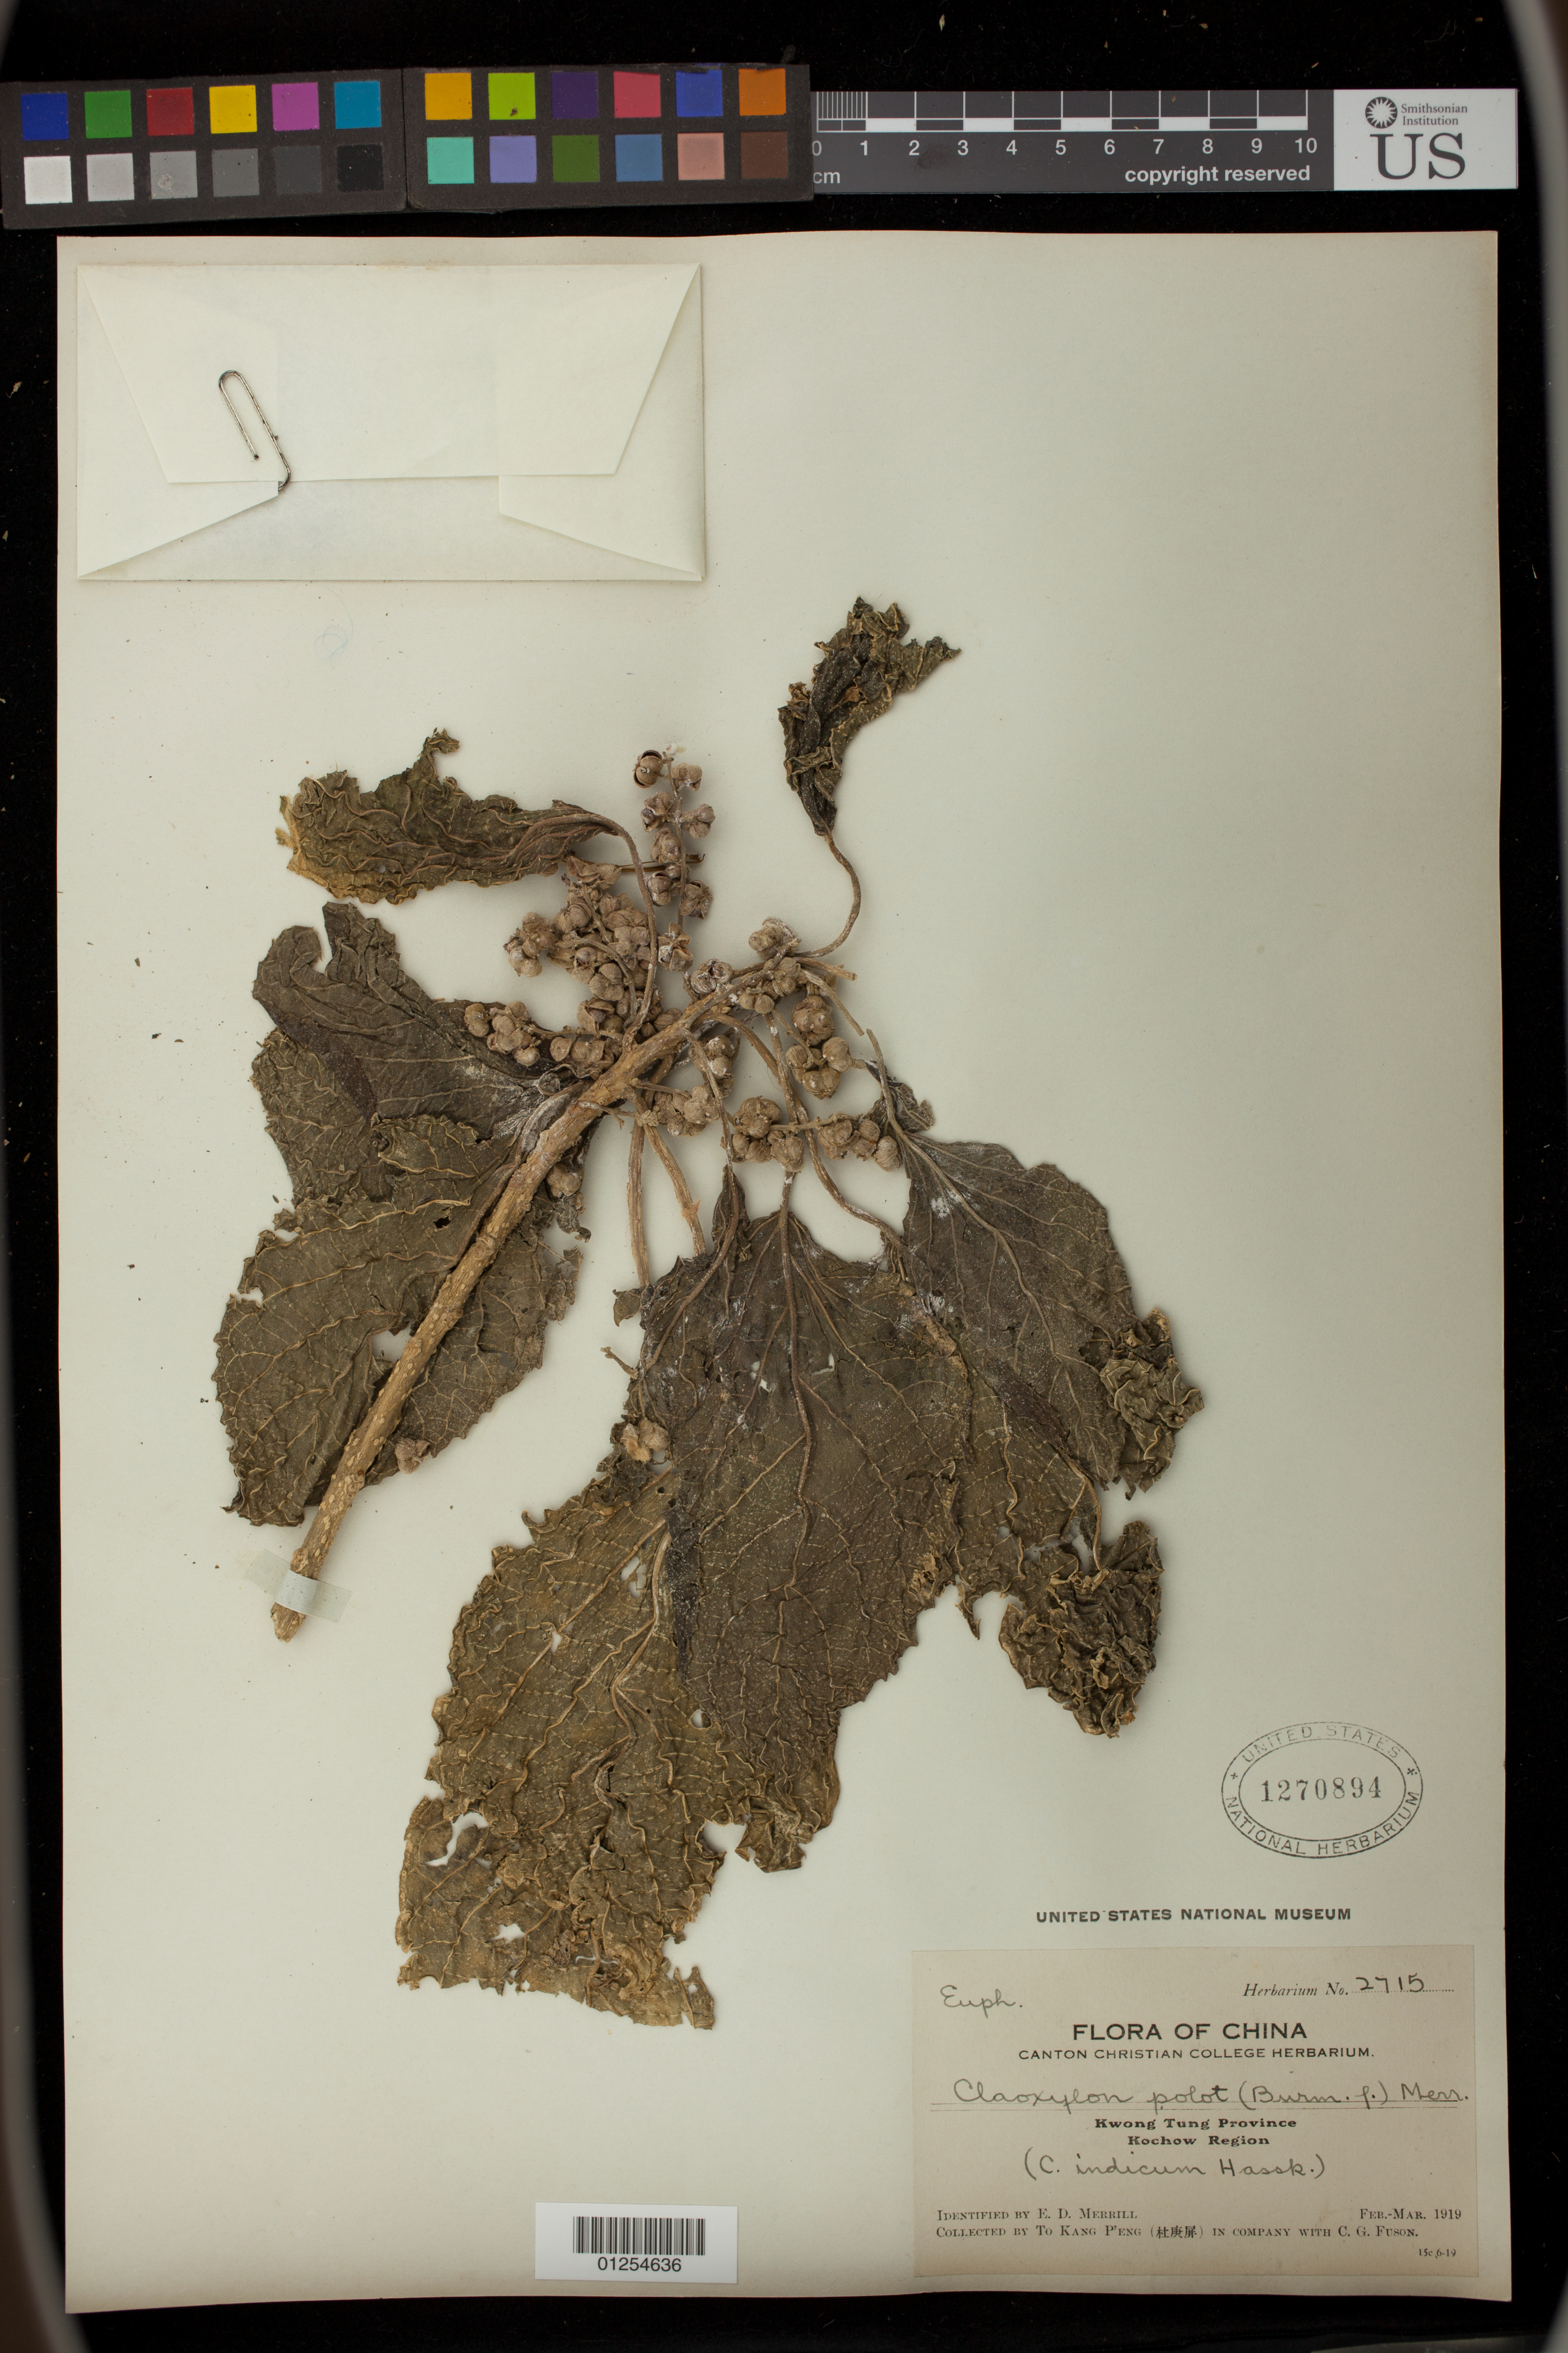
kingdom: Plantae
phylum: Tracheophyta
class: Magnoliopsida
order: Malpighiales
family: Euphorbiaceae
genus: Claoxylon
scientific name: Claoxylon polot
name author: (Burm. f.) Merr.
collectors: Kang Peng To & C. Fuson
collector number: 2715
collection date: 1919-02/1919-03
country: China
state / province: Guangdong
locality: Kochow Region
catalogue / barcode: US 1270894